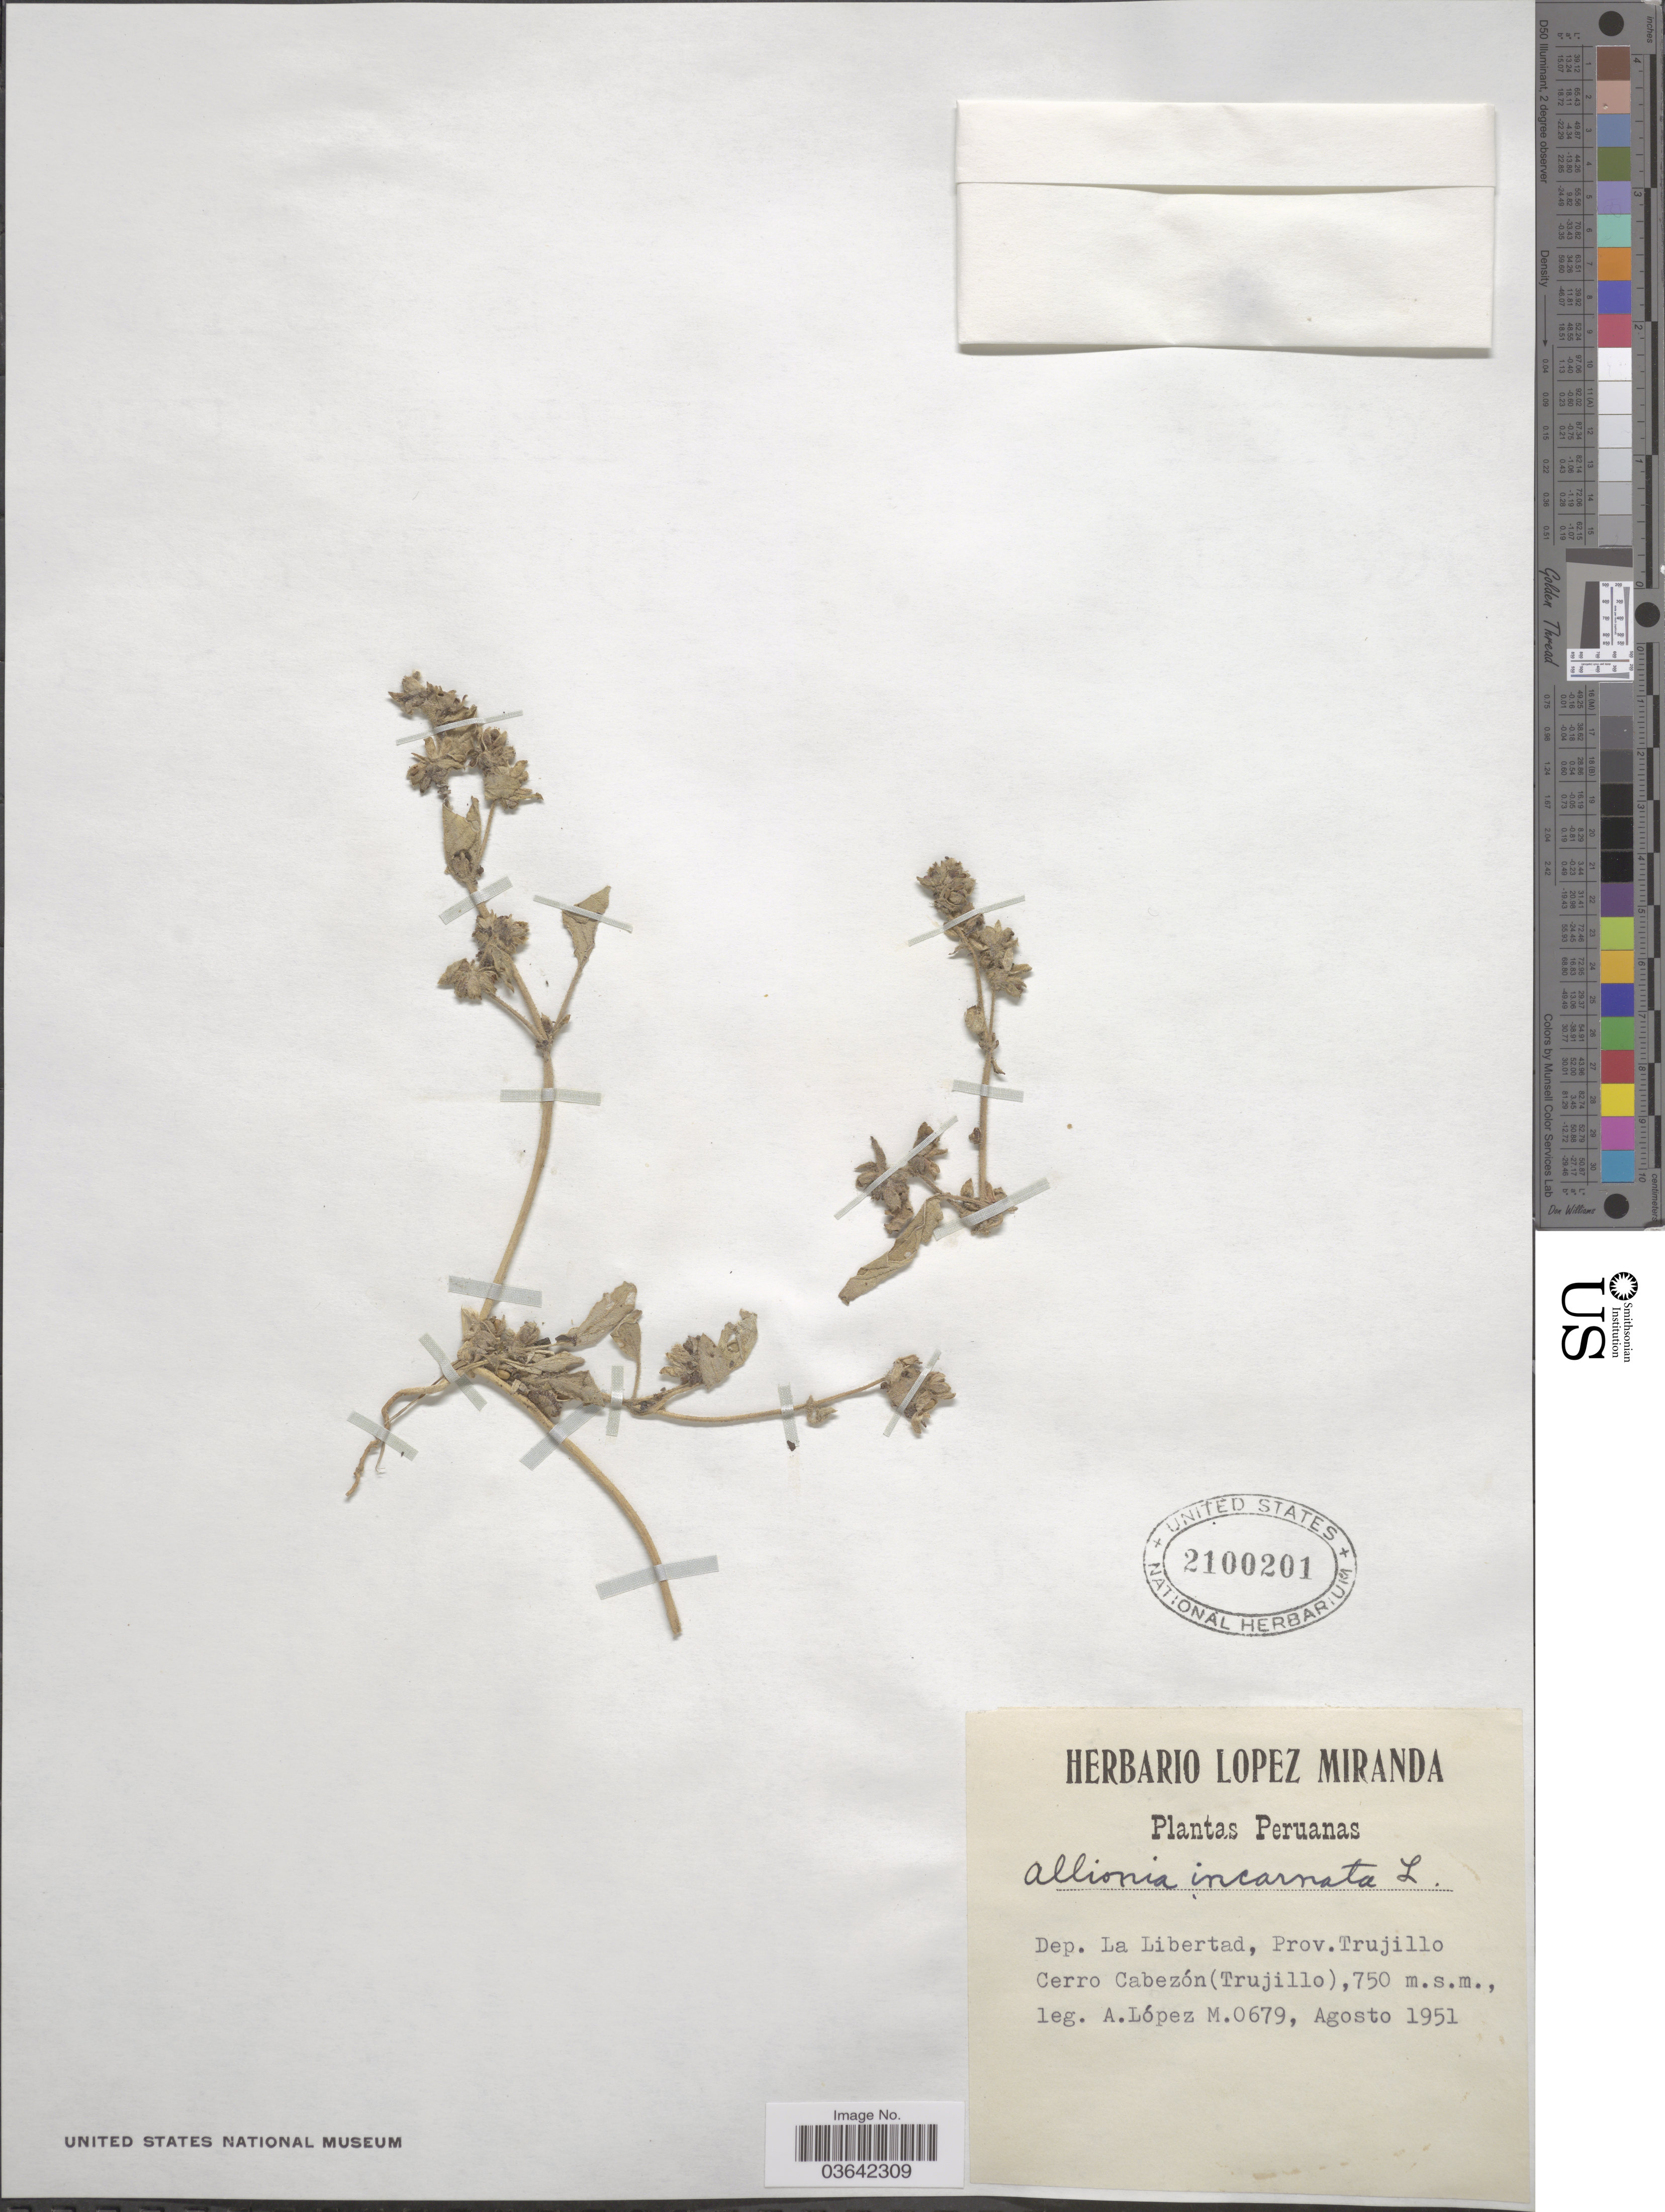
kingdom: Plantae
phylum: Tracheophyta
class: Magnoliopsida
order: Caryophyllales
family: Nyctaginaceae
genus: Allionia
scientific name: Allionia incarnata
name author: L.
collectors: A. López M.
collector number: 0679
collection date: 1951-08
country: Peru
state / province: La Libertad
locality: Dep. La Libertad, Prov. Trujillo. Cerro Cabezón (Trujillo).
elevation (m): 750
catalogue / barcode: US 2100201